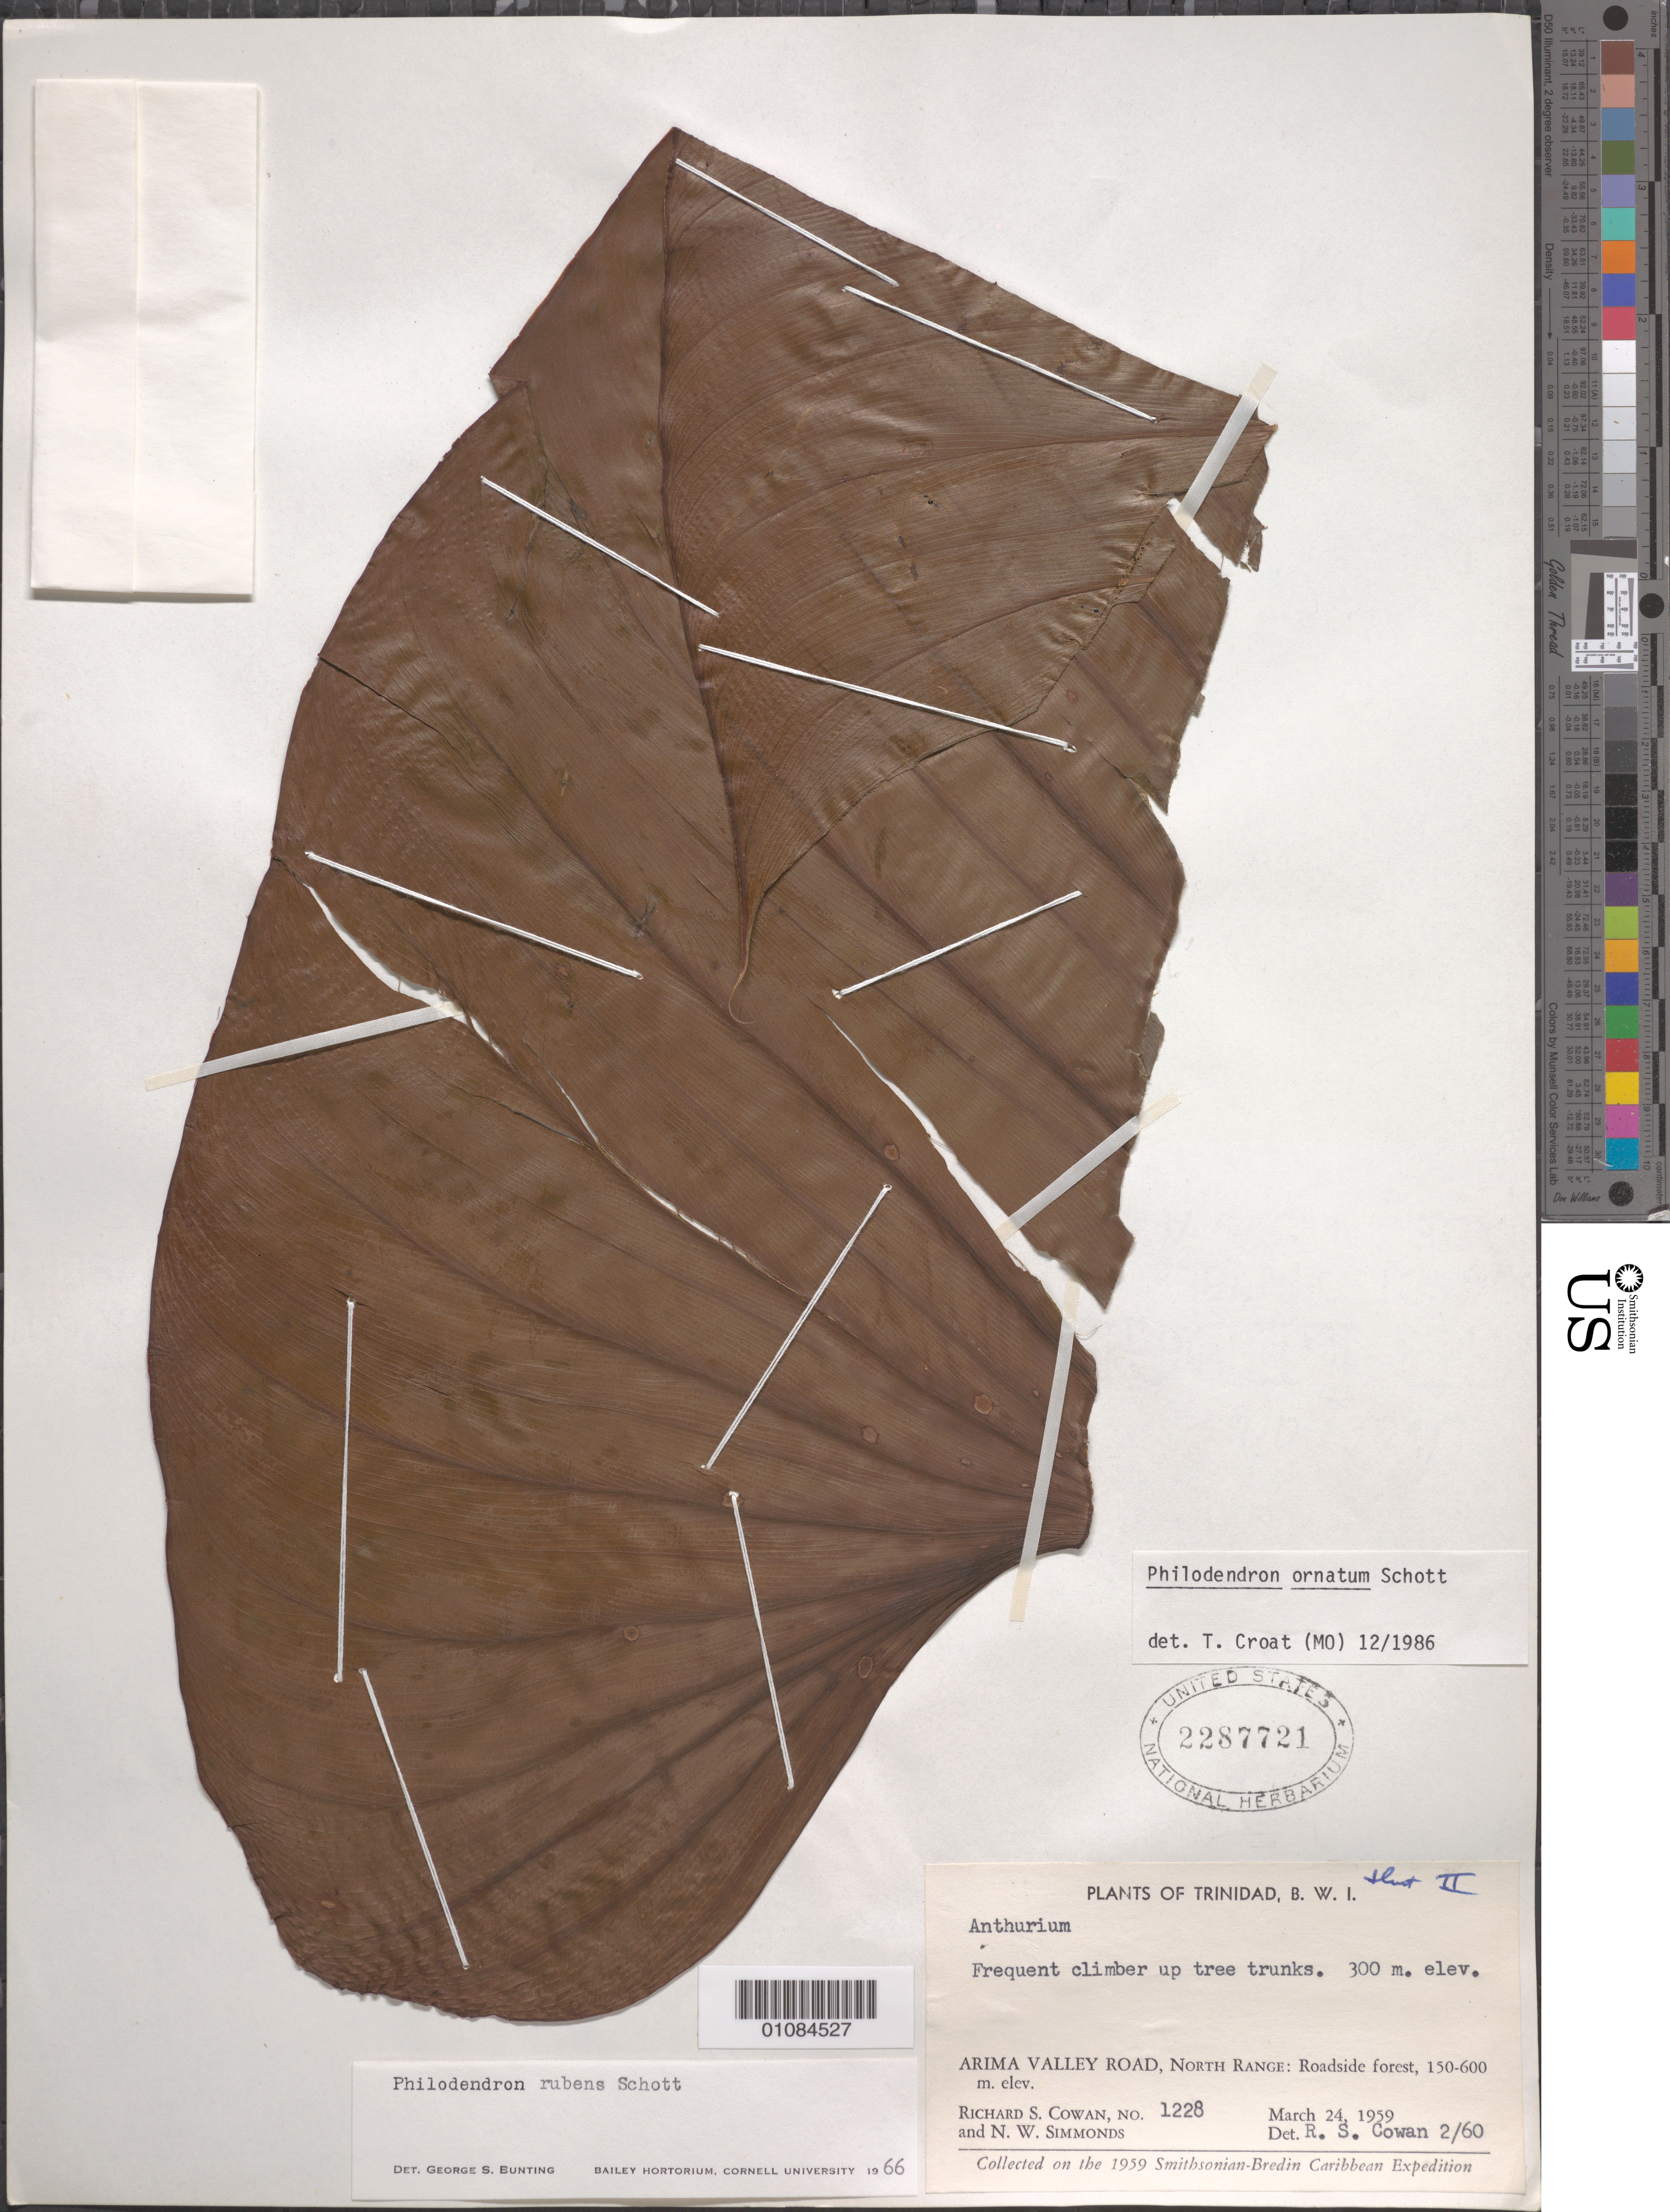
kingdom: Plantae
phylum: Tracheophyta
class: Liliopsida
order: Alismatales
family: Araceae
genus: Philodendron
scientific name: Philodendron ornatum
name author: Schott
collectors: R. S. Cowan & N. W. Simmonds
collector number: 1228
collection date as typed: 24 Mar 1959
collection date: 1959-03-24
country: Trinidad and Tobago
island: Trinidad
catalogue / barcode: US 2287721